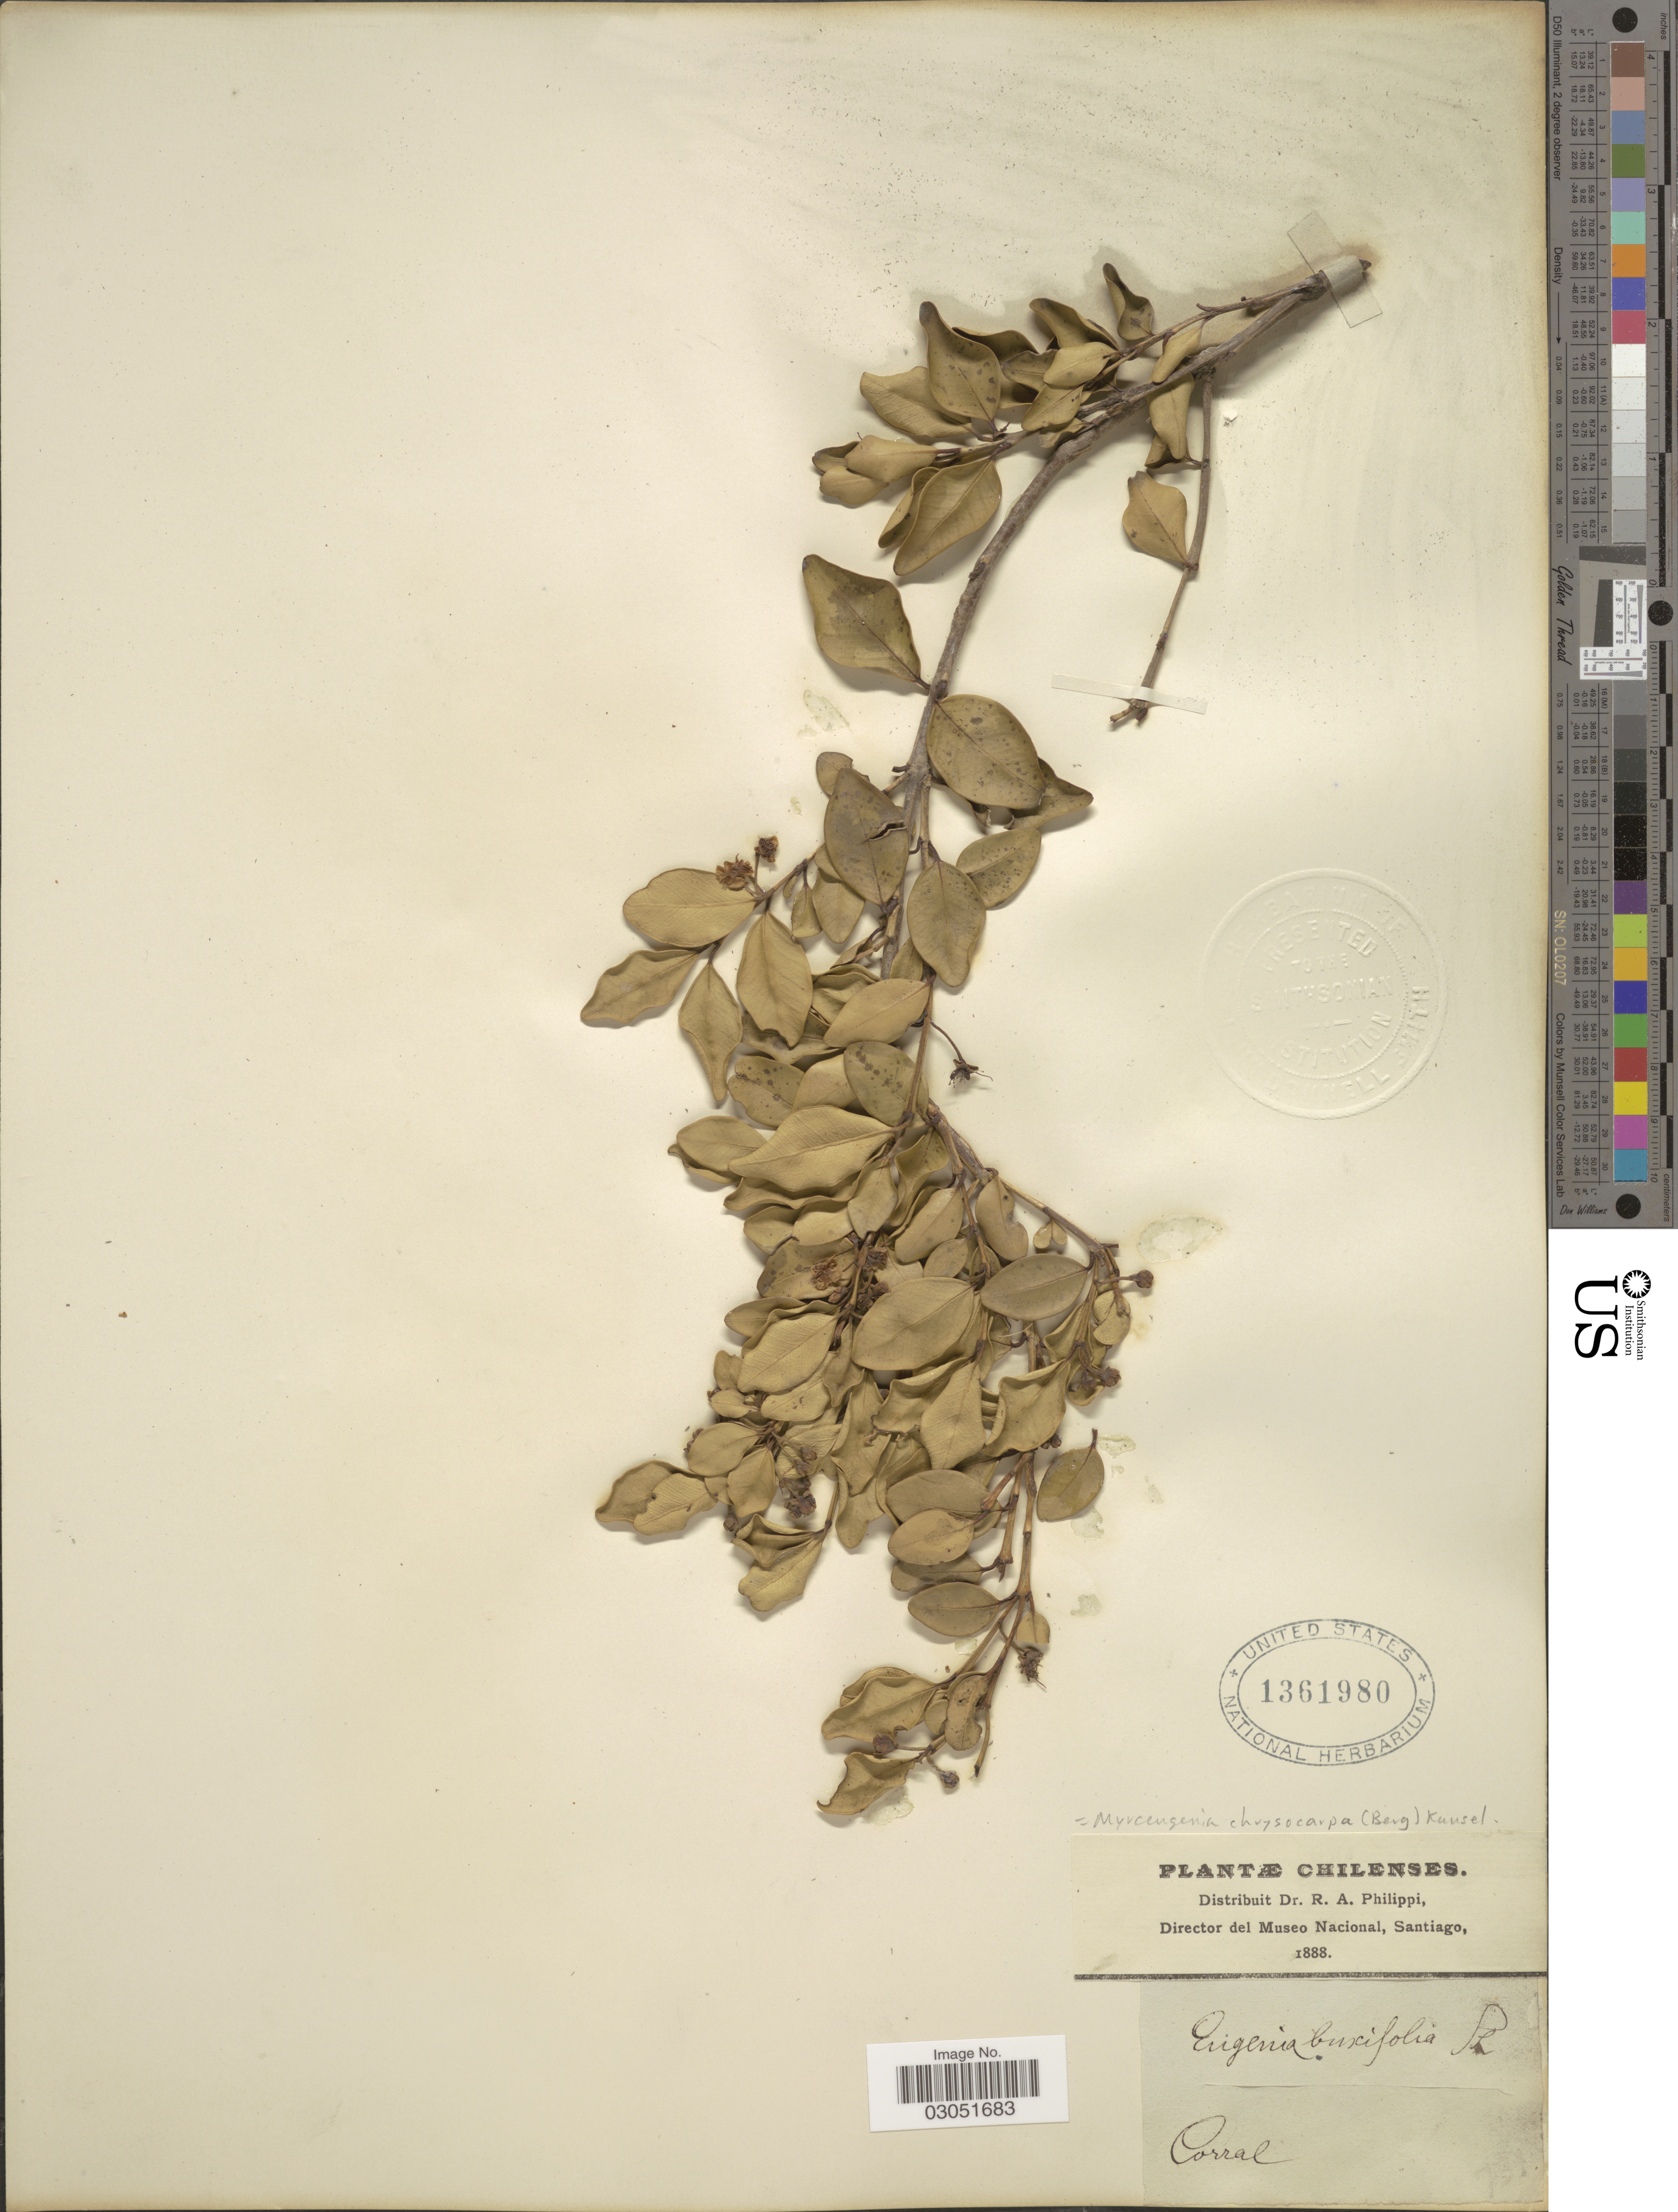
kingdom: Plantae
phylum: Tracheophyta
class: Magnoliopsida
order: Myrtales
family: Myrtaceae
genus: Myrceugenia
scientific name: Myrceugenia chrysocarpa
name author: (O. Berg) Kausel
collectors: R. A. Philippi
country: Chile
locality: Corral.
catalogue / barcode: US 1361980